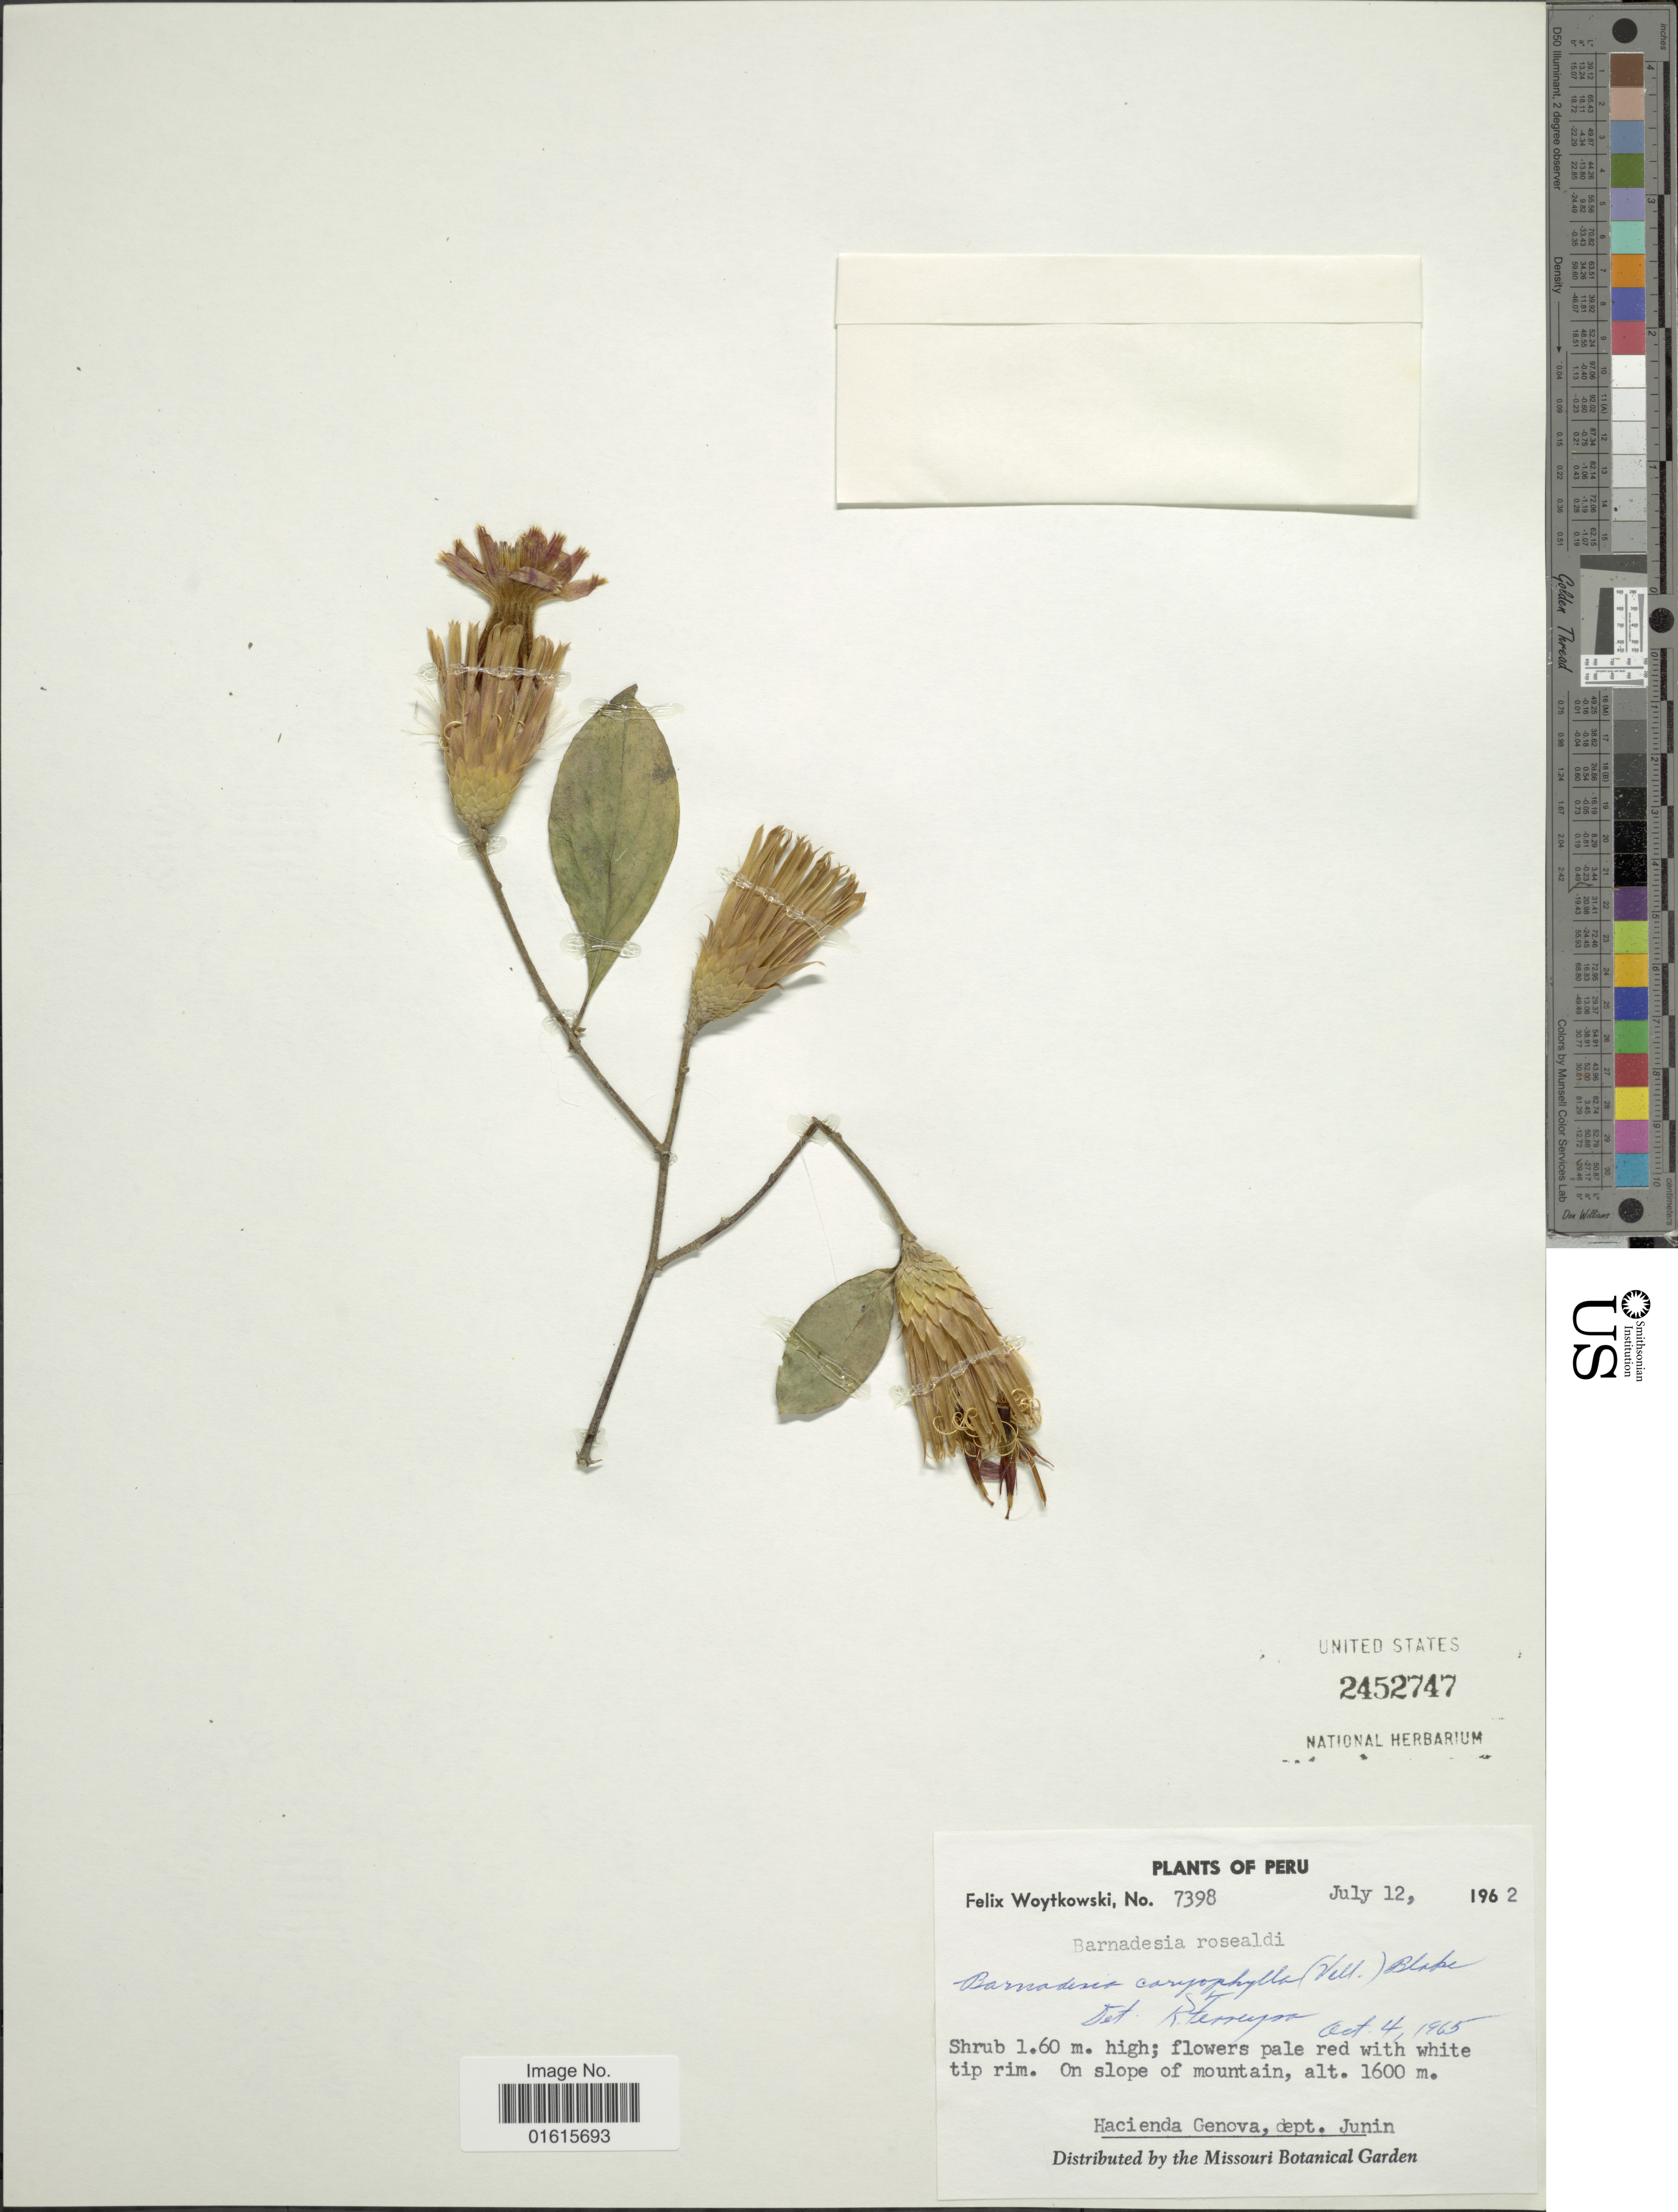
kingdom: Plantae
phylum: Tracheophyta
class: Magnoliopsida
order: Asterales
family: Asteraceae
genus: Barnadesia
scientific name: Barnadesia caryophylla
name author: (Vell.) S.F. Blake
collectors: F. Woytkowski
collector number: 7398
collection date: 1962-07-12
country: Peru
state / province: Junín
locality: On slope of mountain, Hacienda Genova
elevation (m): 1600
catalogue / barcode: US 2452747